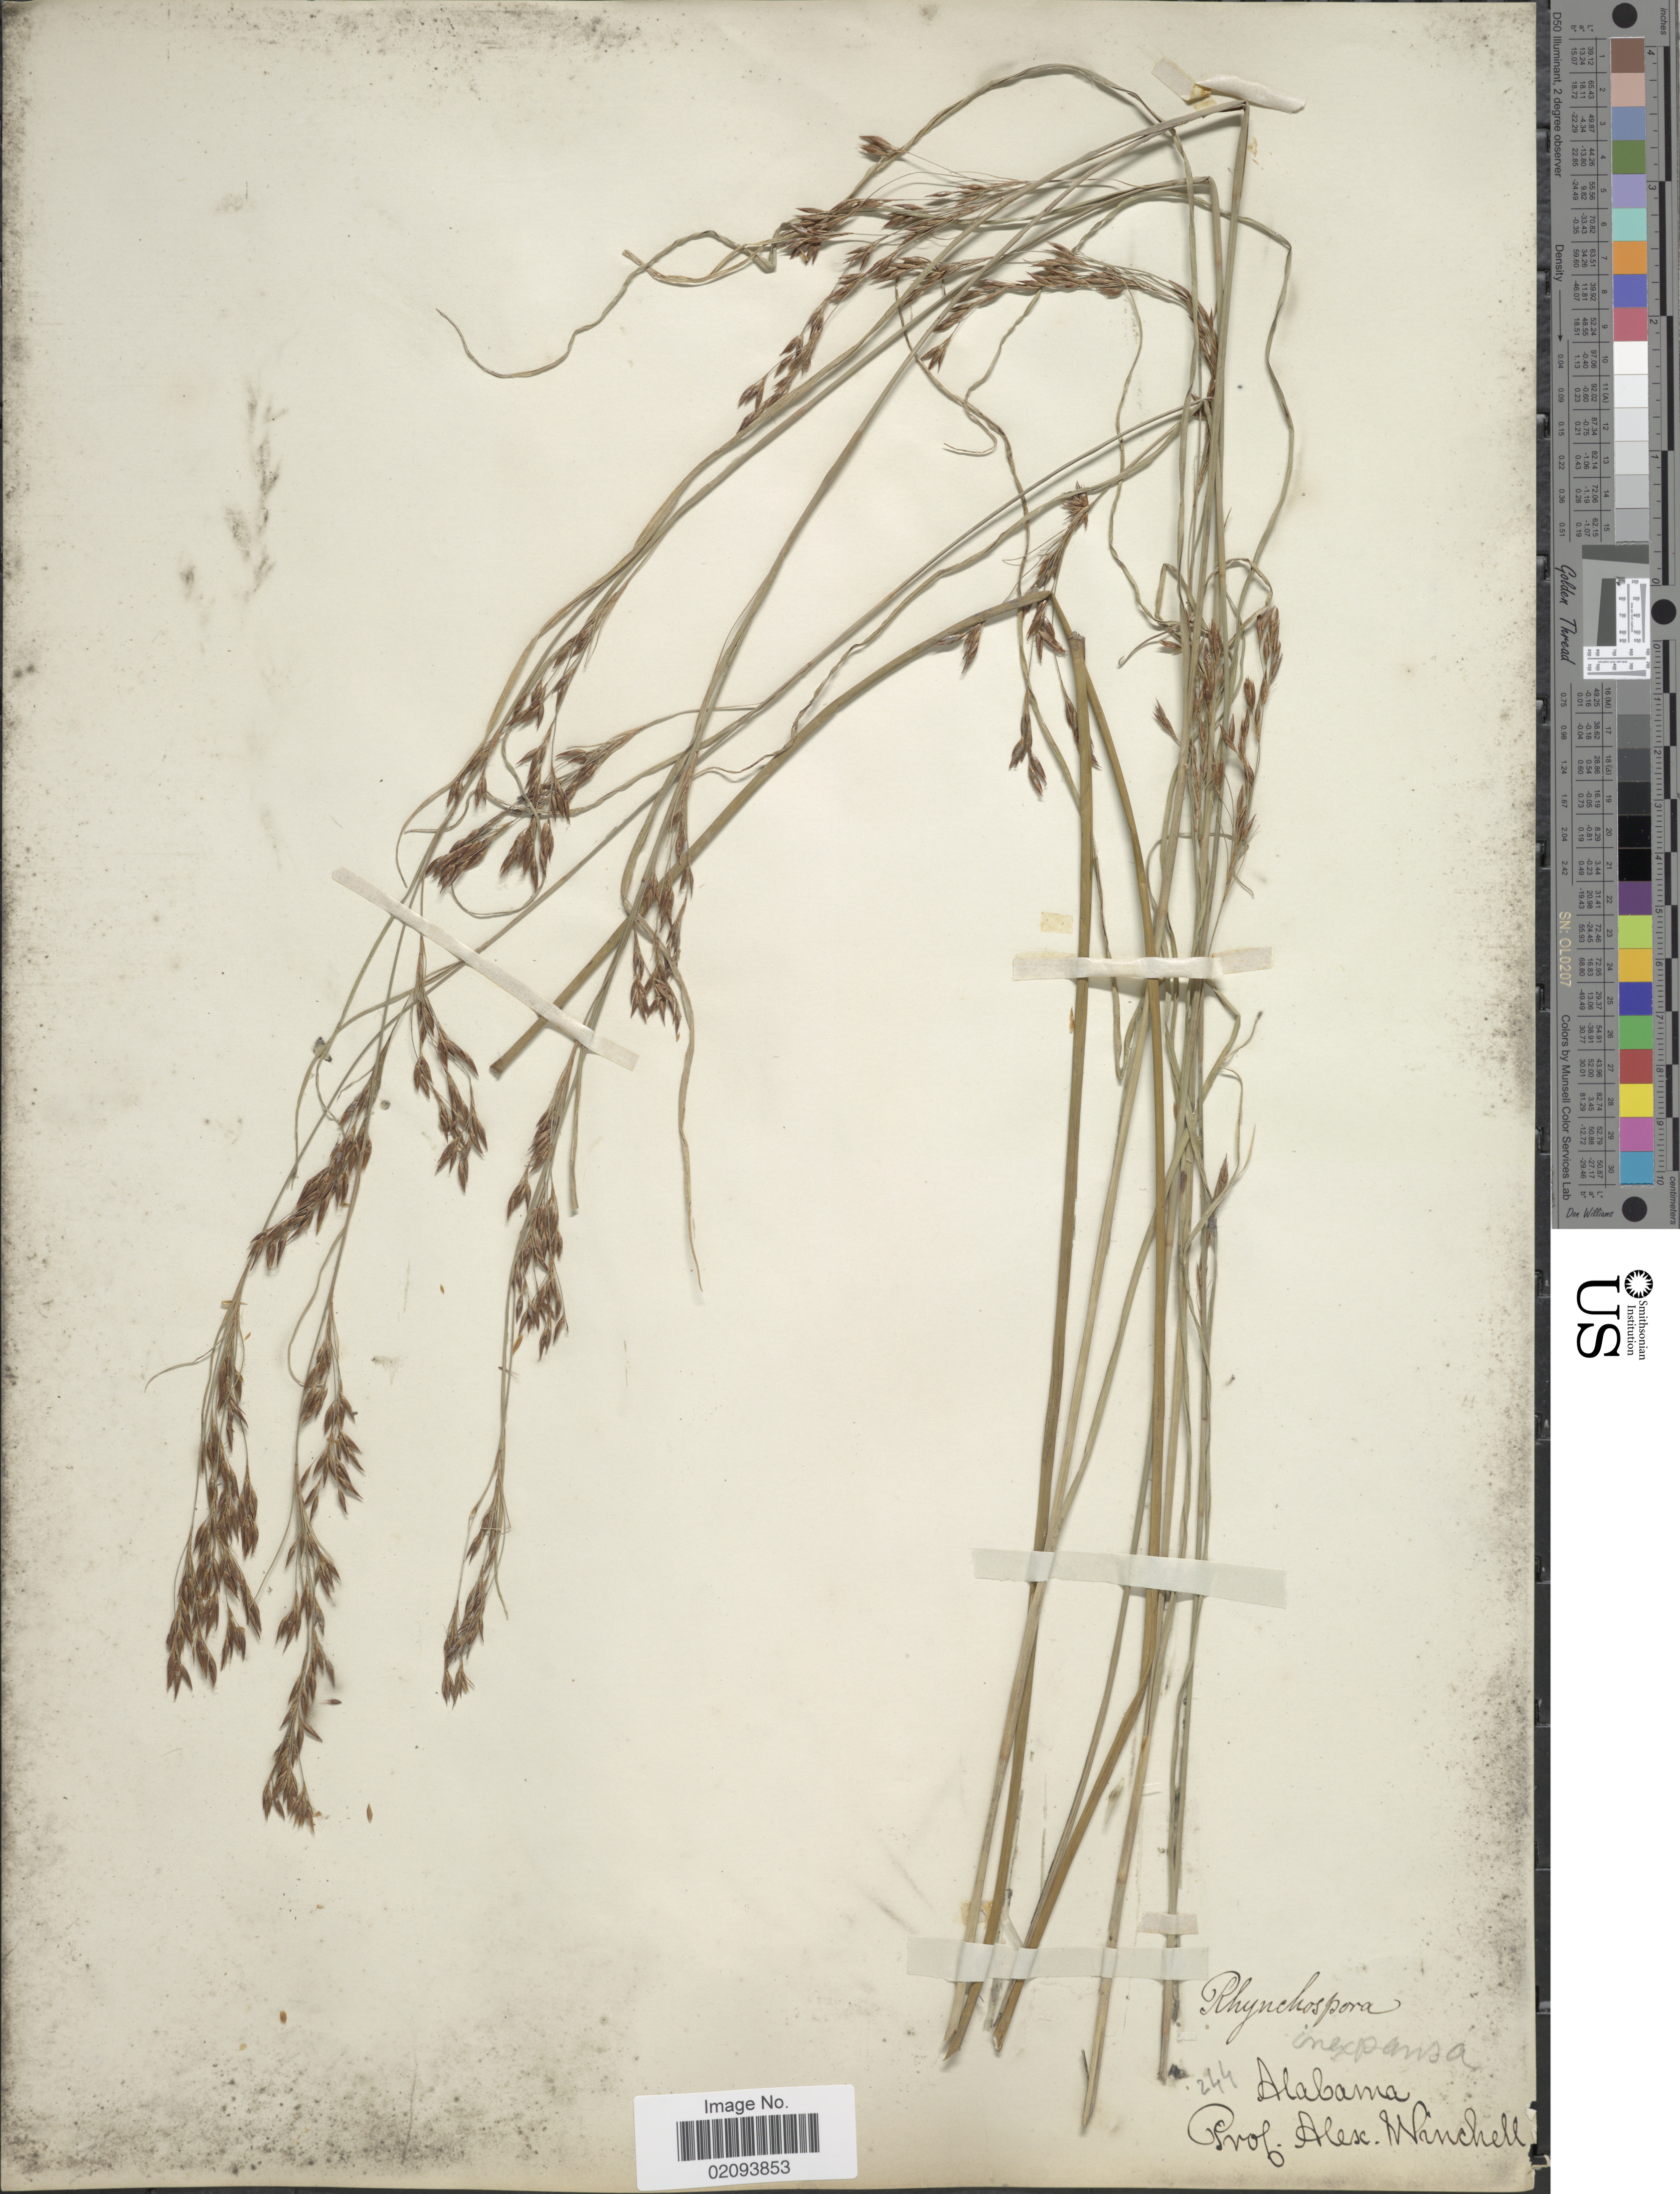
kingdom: Plantae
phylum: Tracheophyta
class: Liliopsida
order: Poales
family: Cyperaceae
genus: Rhynchospora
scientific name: Rhynchospora inexpansa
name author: (Michx.) Vahl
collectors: P. Winchell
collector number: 244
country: United States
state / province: Alabama